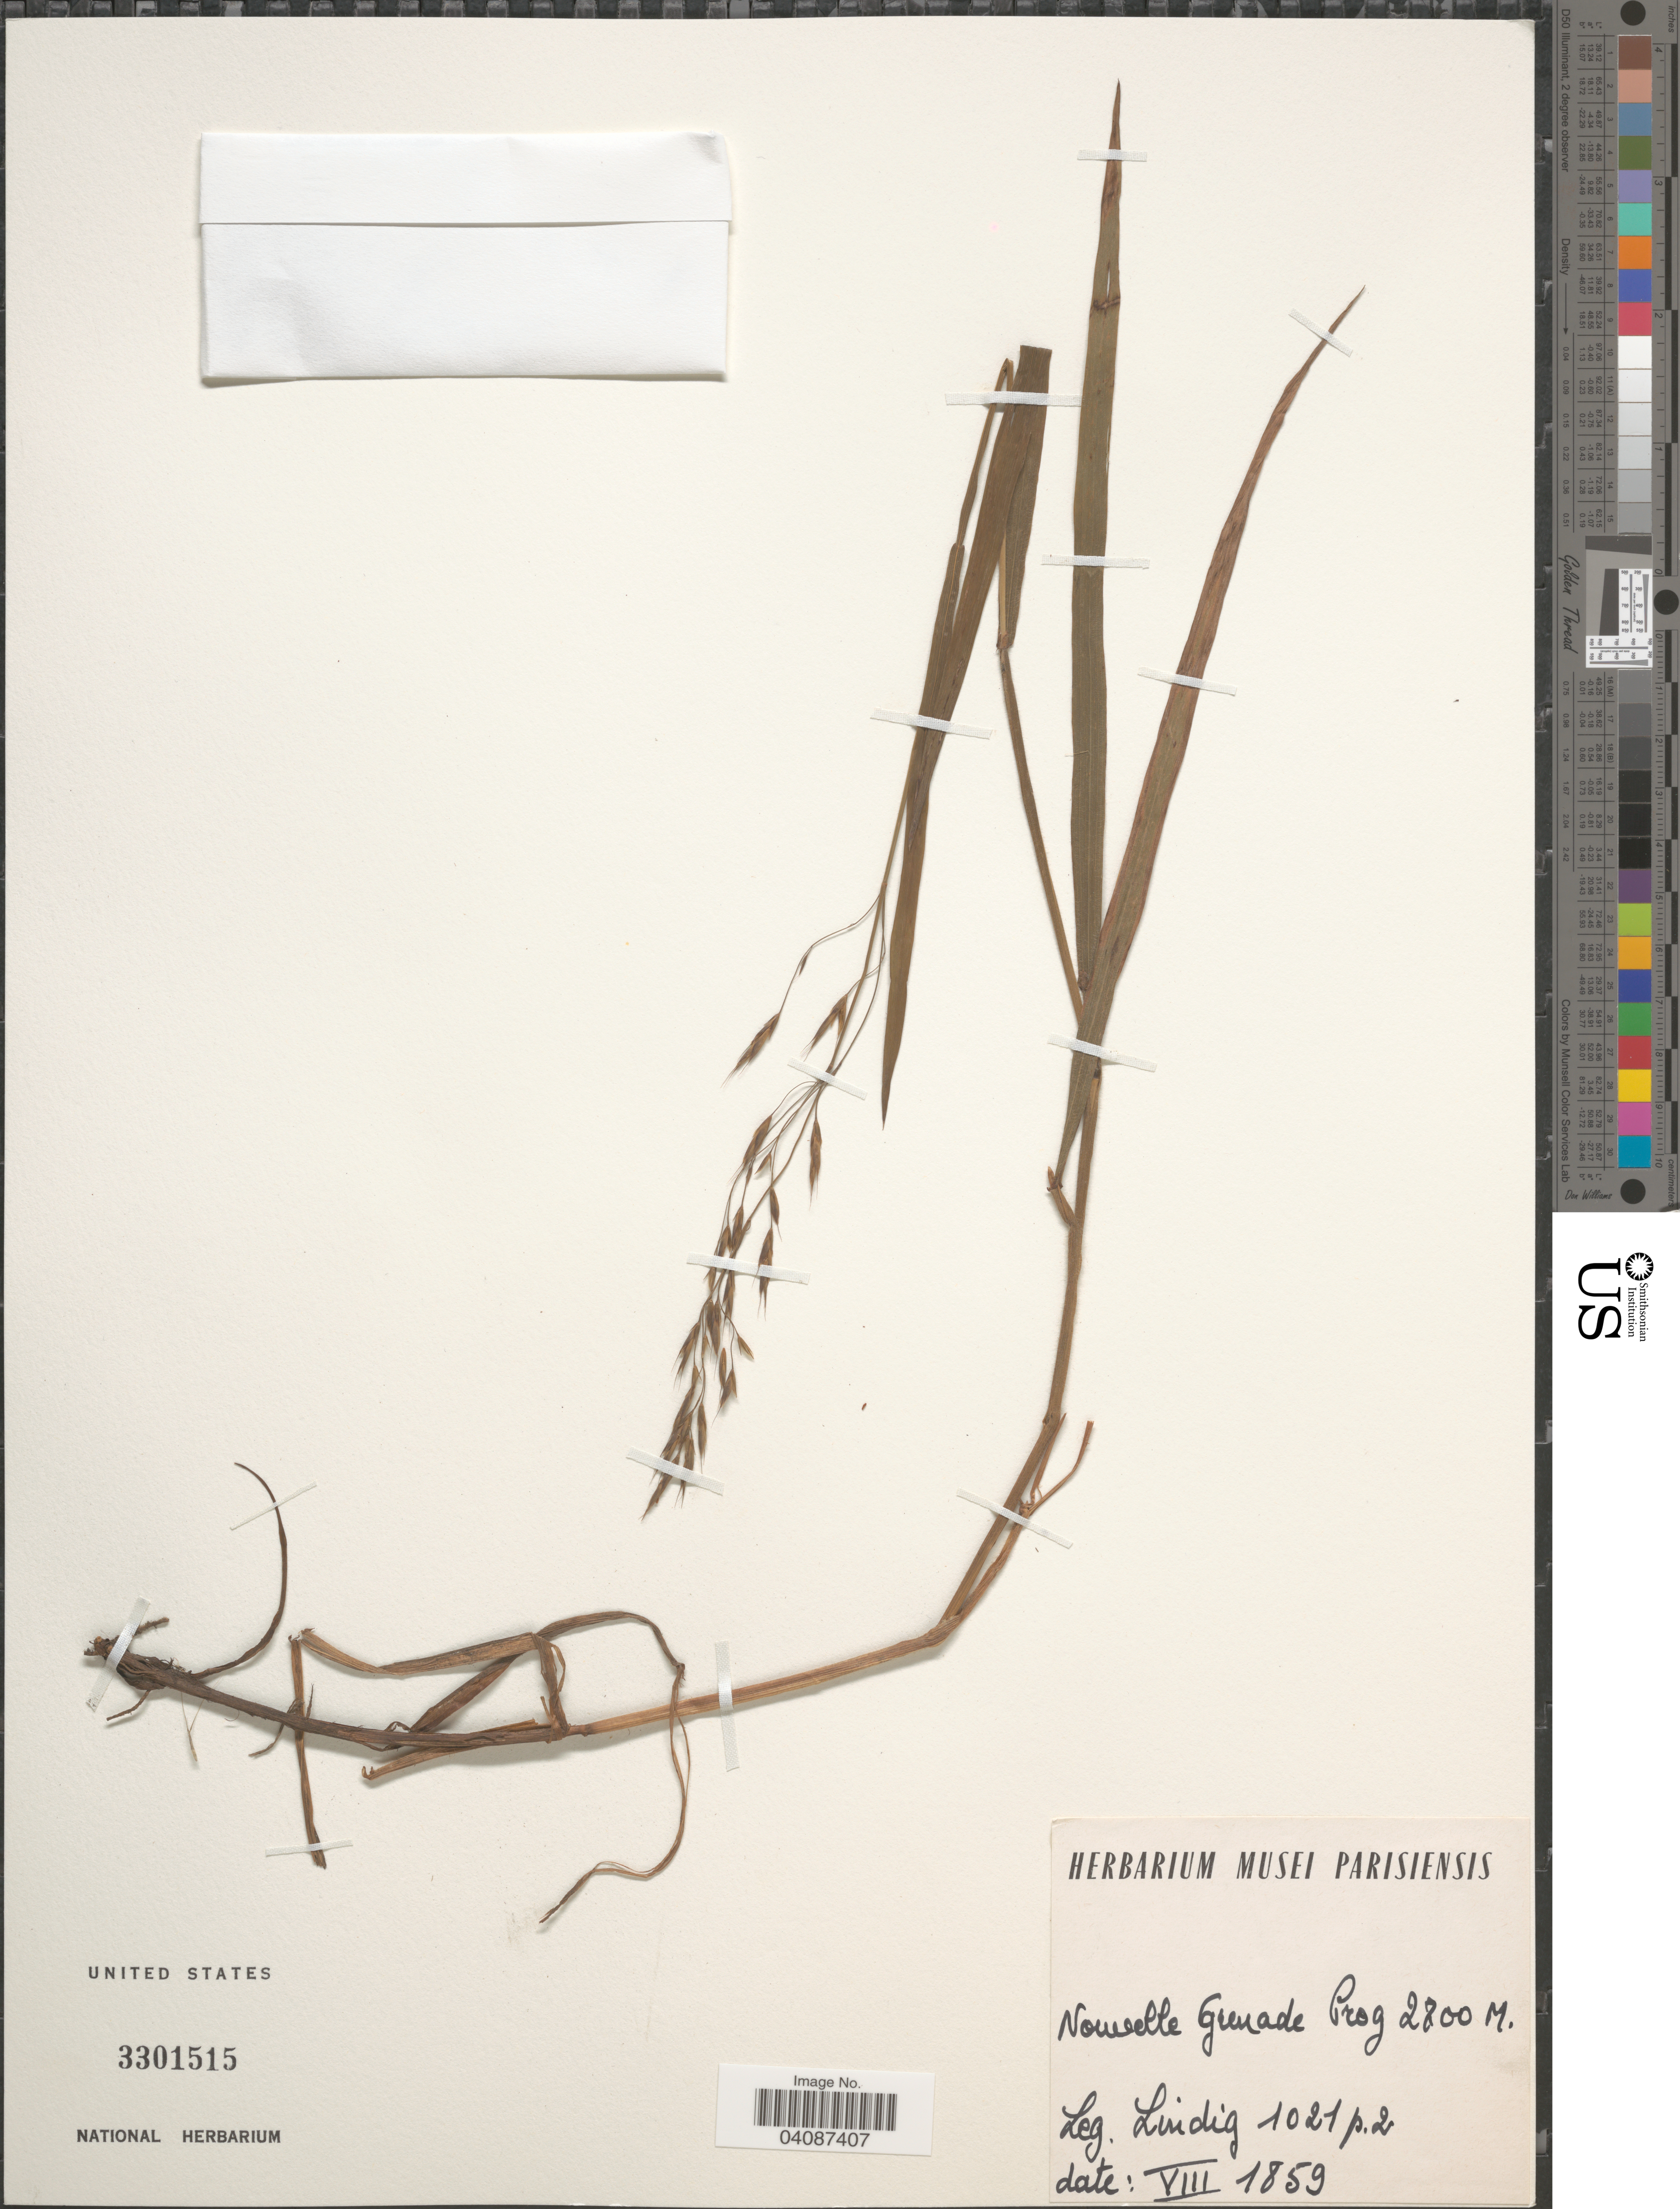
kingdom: Plantae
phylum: Tracheophyta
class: Liliopsida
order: Poales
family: Poaceae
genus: Bromus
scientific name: Bromus sp.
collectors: -. Lindig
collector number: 1021p2*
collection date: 1859-08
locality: Nouvelle Grenade Prog.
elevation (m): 2800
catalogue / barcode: US 3301515